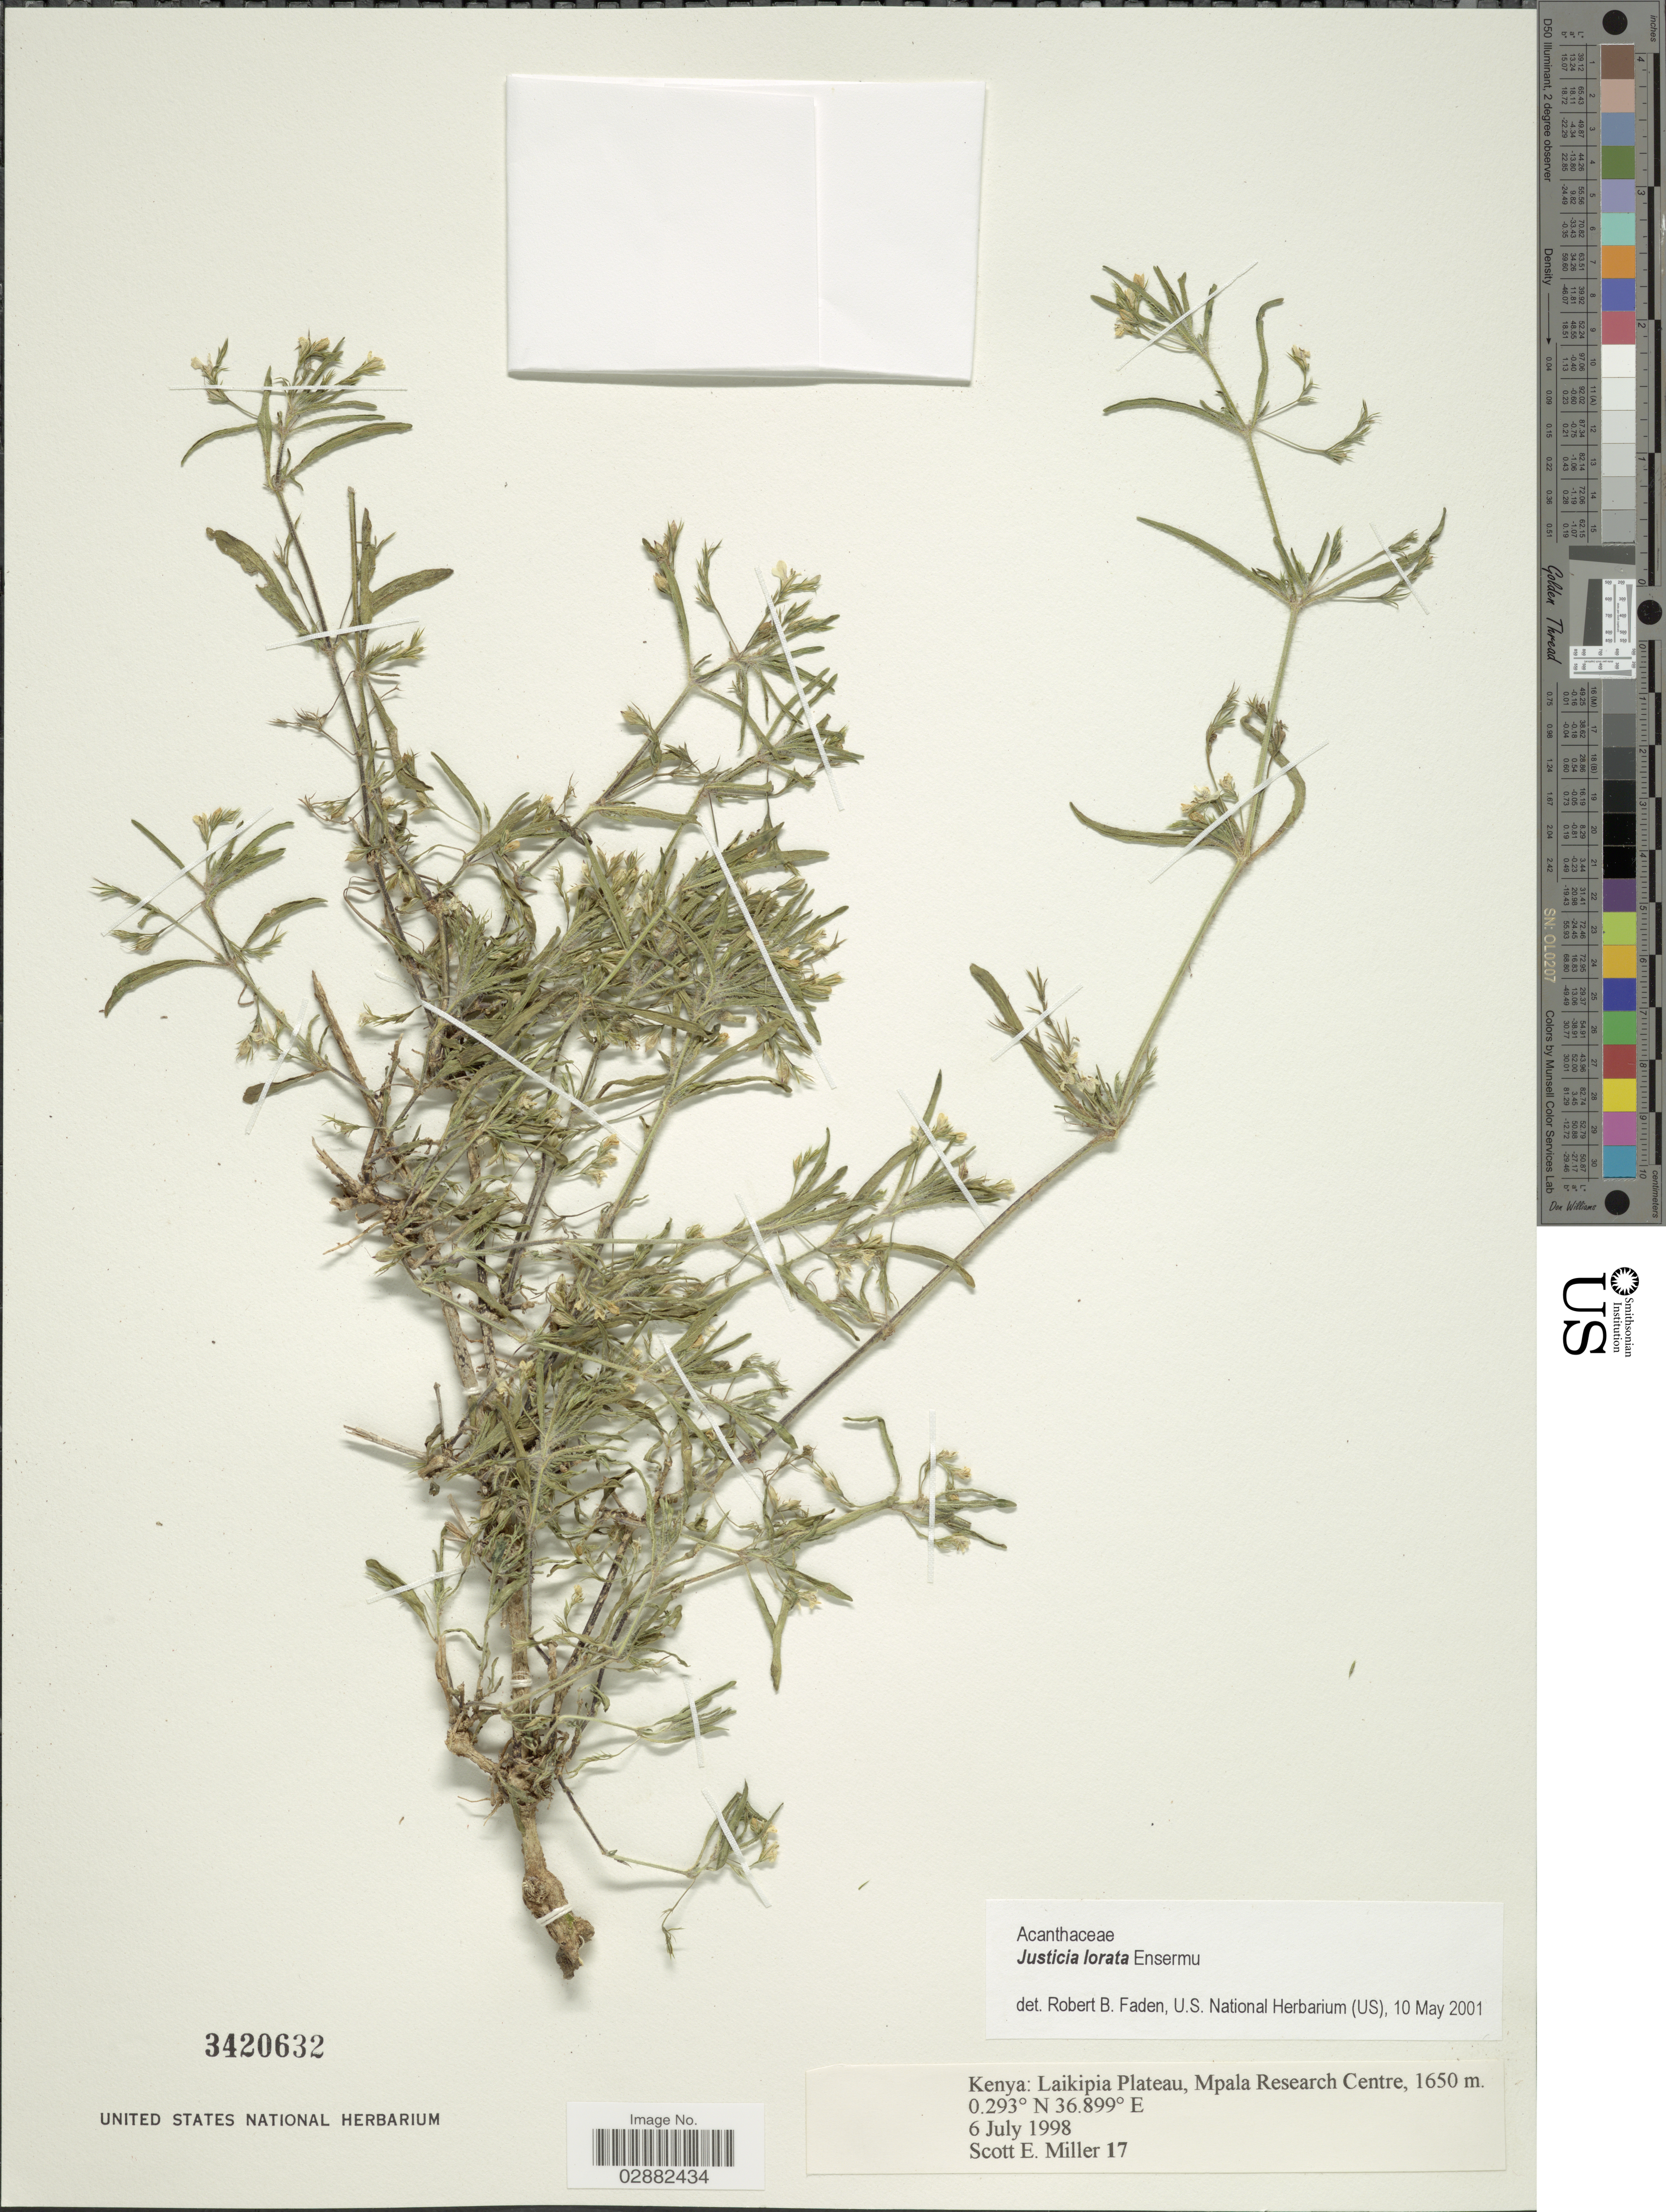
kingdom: Plantae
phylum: Tracheophyta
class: Magnoliopsida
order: Lamiales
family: Acanthaceae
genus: Justicia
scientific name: Justicia lorata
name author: Ensermu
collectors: S. E. Miller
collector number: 17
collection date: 1998-07-06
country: Kenya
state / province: Laikipia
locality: Laikipia Plateau, Mpala Research Centre.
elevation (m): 1650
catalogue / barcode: US 3420632